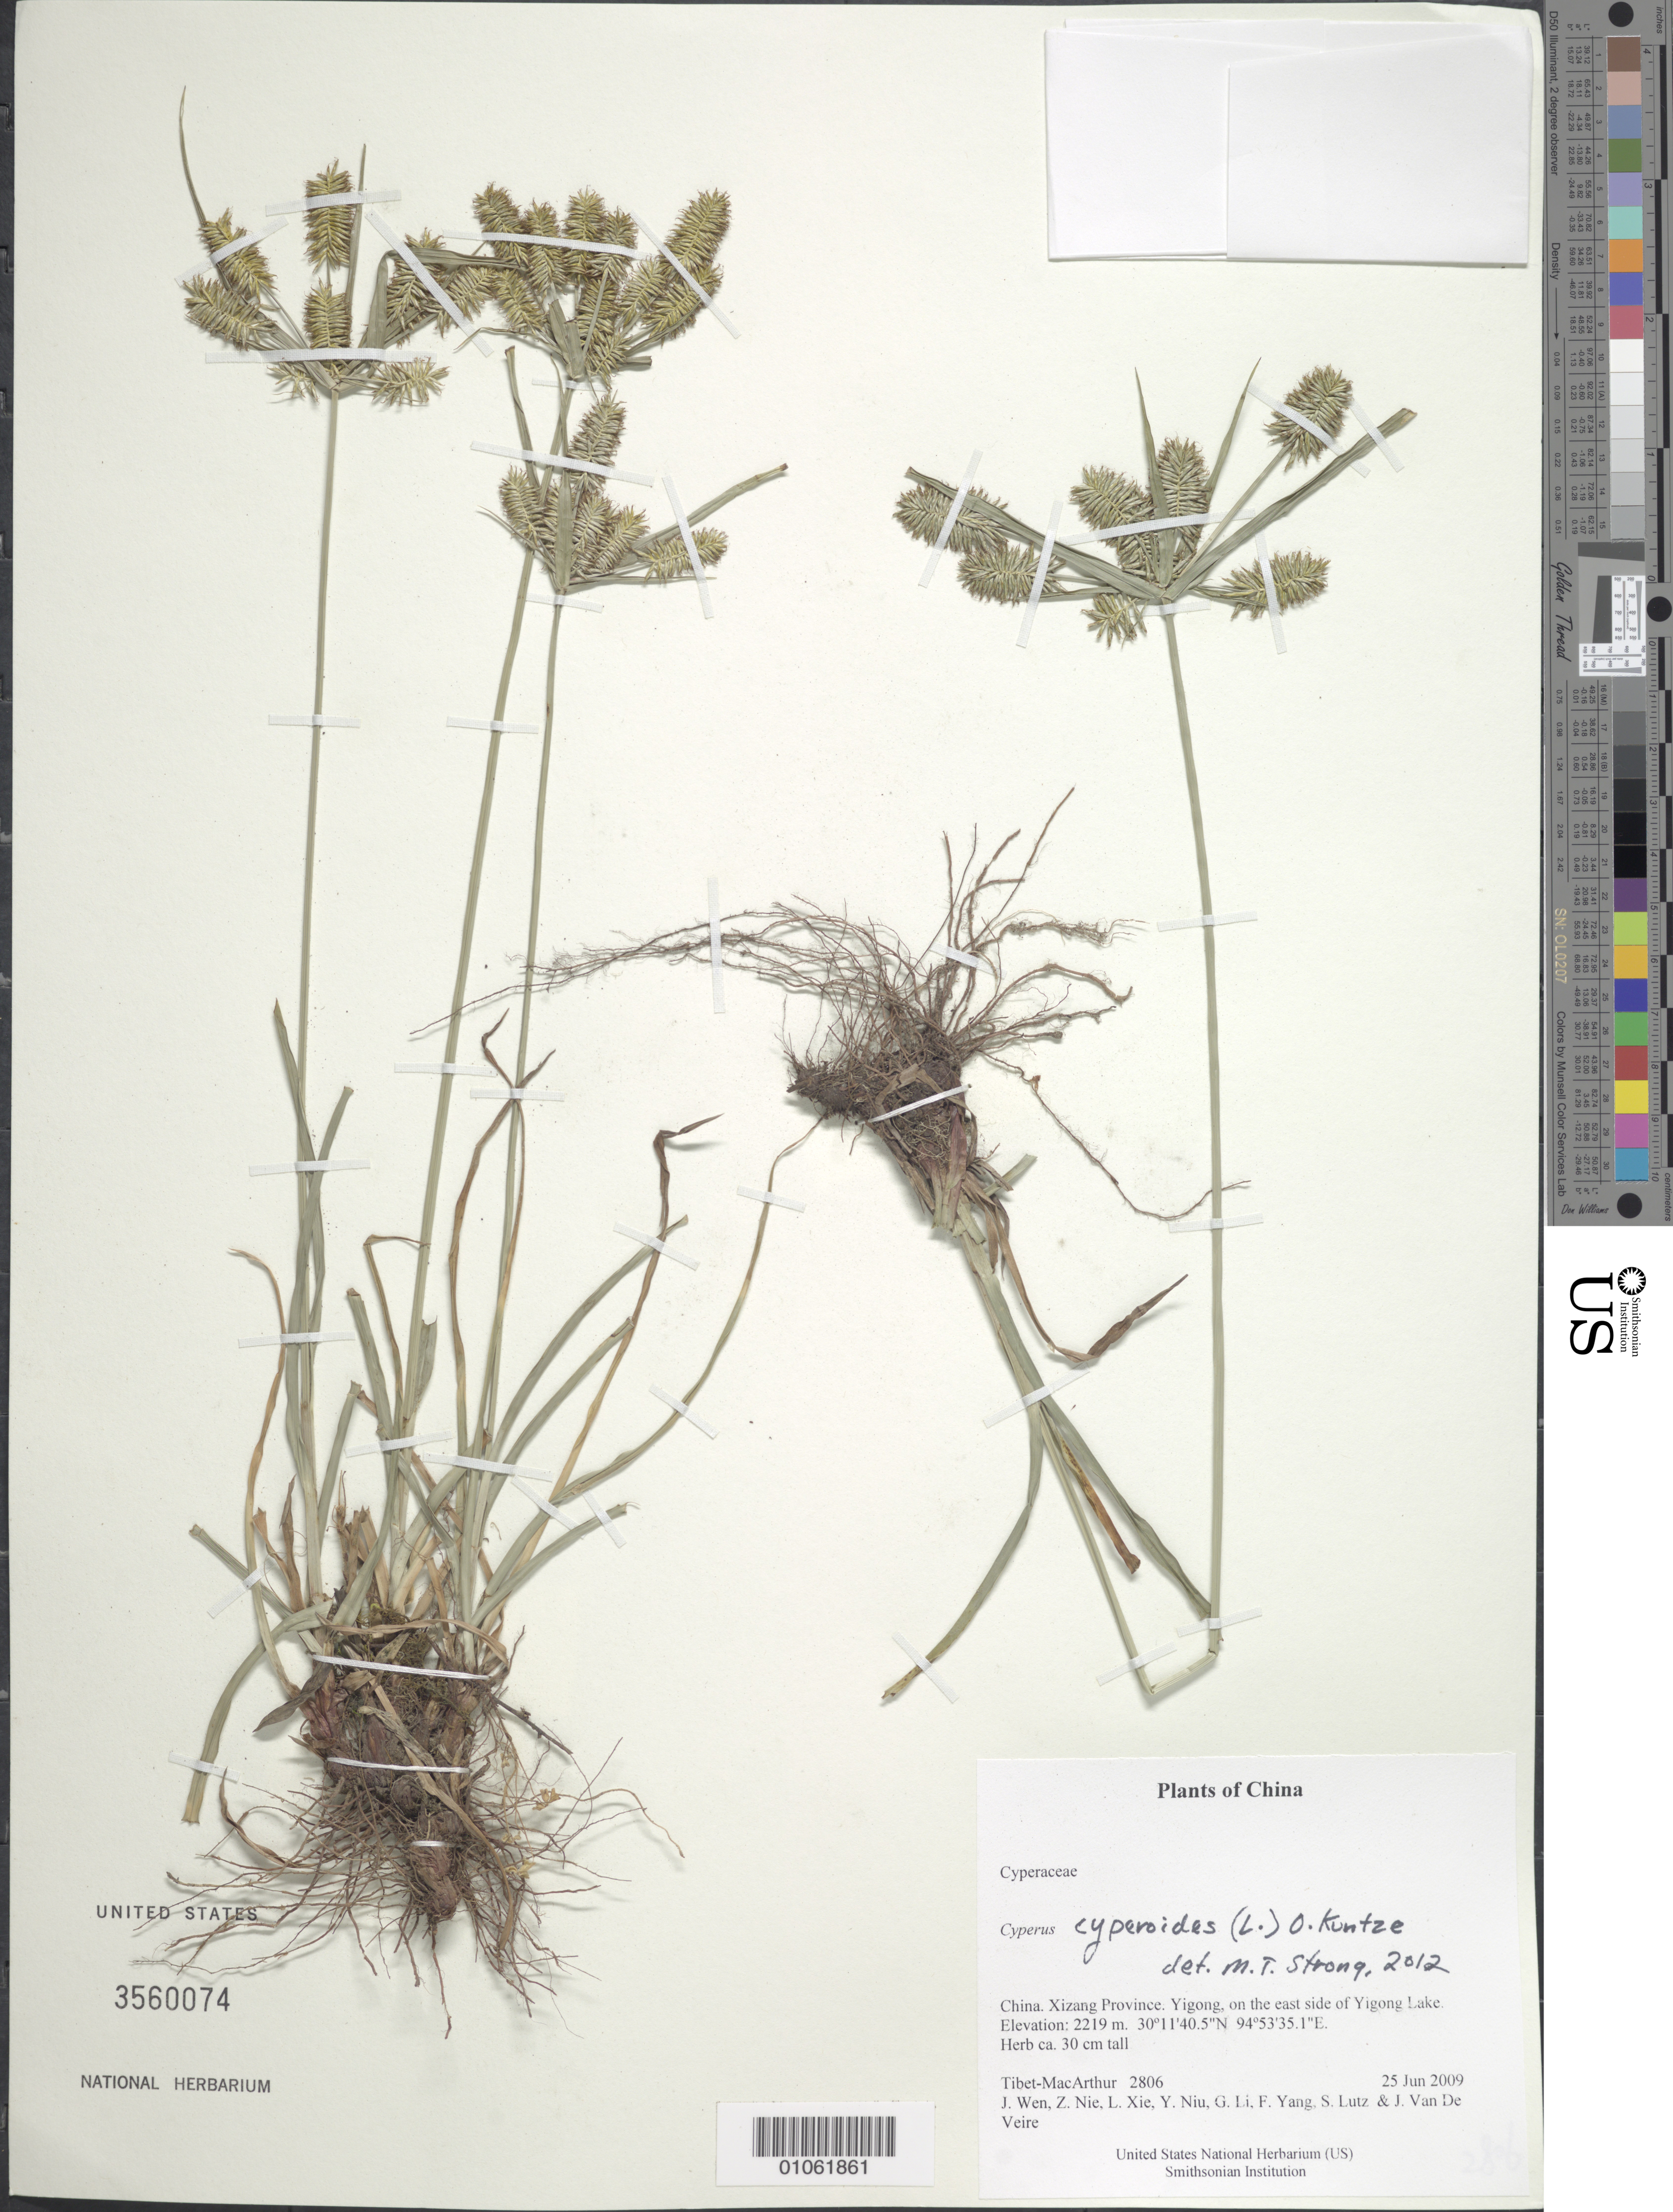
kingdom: Plantae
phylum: Tracheophyta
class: Liliopsida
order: Poales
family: Cyperaceae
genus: Cyperus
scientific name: Cyperus cyperoides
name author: (L.) Kuntze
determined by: Strong, M. T.; Acevedo-Rodríguez, P.; Carrington, C. M.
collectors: Tibet-MacArthur, J. Wen, Z. Nie, L. Xie, Y. Niu, G. Li, F. Yang, S. Lutz & J. Van De Veire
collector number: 2806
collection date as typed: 25 Jun 2009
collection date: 2009-06-25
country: China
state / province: Xizang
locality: Yigong, on the east side of Yigong Lake.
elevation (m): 2219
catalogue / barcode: US 3560074